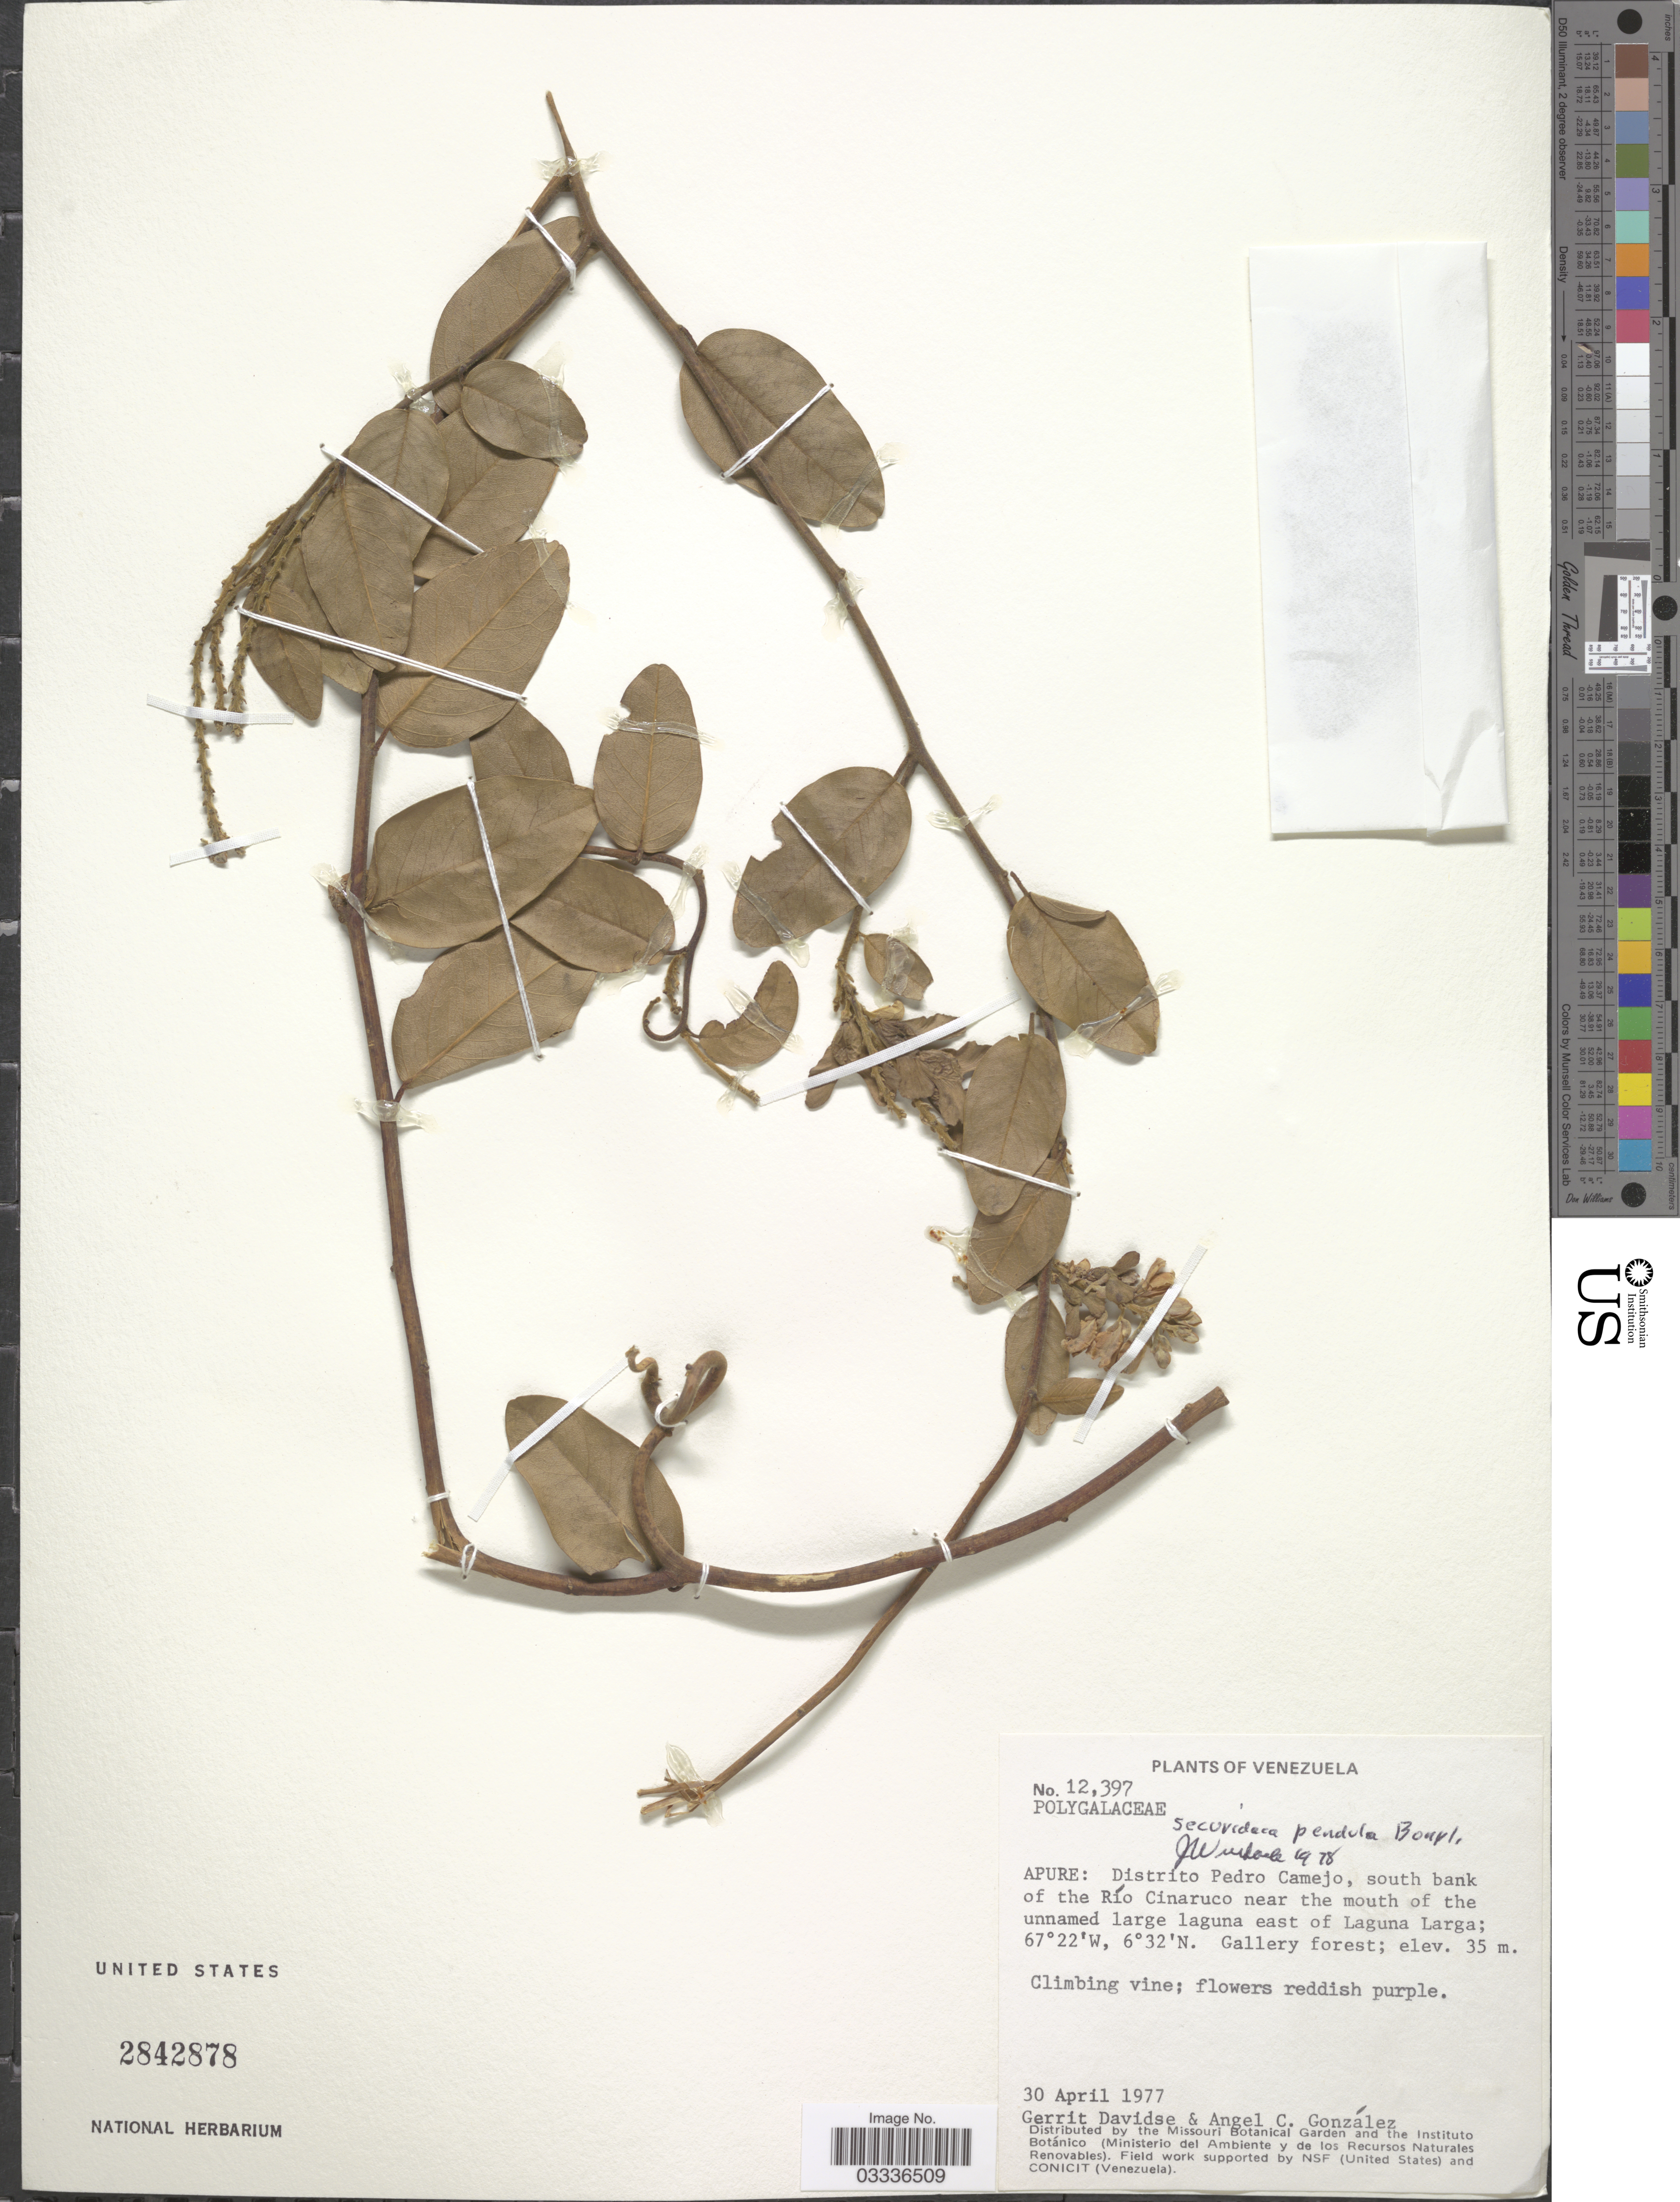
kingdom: Plantae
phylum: Tracheophyta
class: Magnoliopsida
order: Fabales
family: Polygalaceae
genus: Securidaca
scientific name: Securidaca pendula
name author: Bonpl.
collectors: G. Davidse & A. C. González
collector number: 12397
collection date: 1977-04-30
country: Venezuela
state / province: Apure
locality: Distrito Pedro Camejo, south bank of the Río Cinaruco near the mouth of the unnamed large laguna east of Laguna Larga.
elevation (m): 35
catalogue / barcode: US 2842878